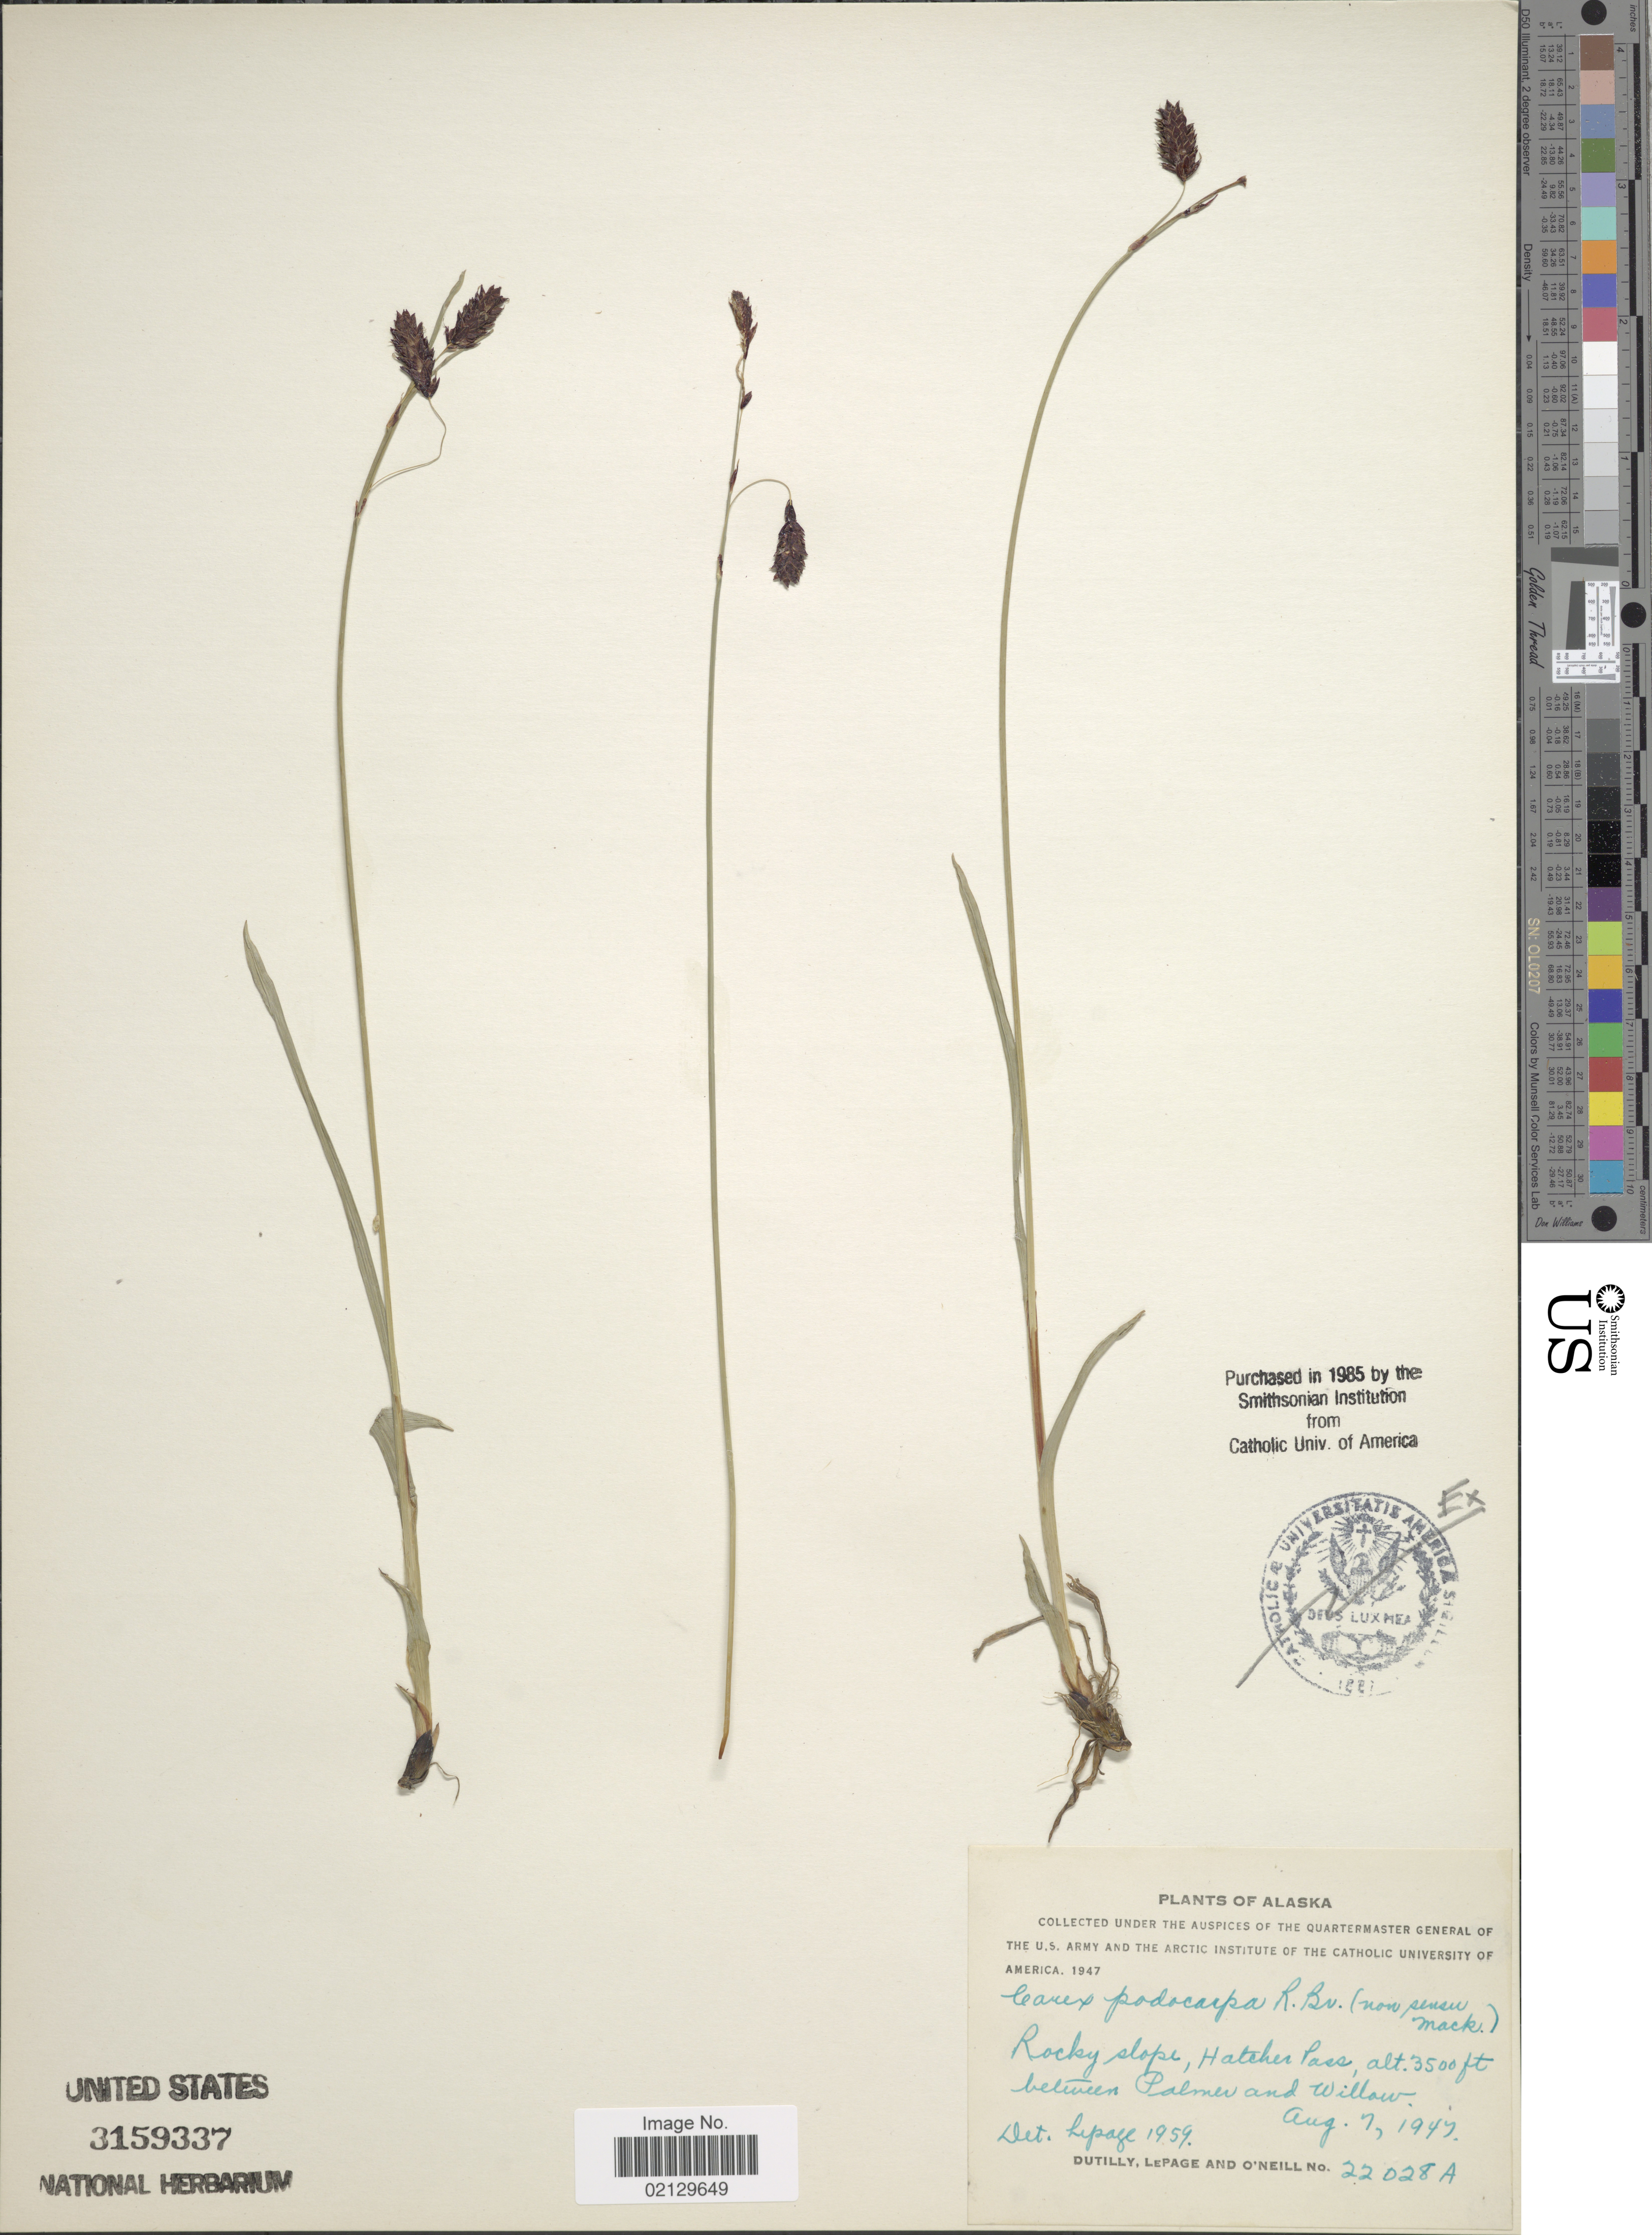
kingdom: Plantae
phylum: Tracheophyta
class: Liliopsida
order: Poales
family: Cyperaceae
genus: Carex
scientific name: Carex podocarpa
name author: R. Br.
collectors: -. Dutilly, -. LePage & O' Neill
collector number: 22028A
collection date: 1947-08-07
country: United States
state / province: Alaska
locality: Alaska. Rocky slope, Hatcher Pass, between Palmer and Willow.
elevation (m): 1067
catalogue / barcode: US 3159337